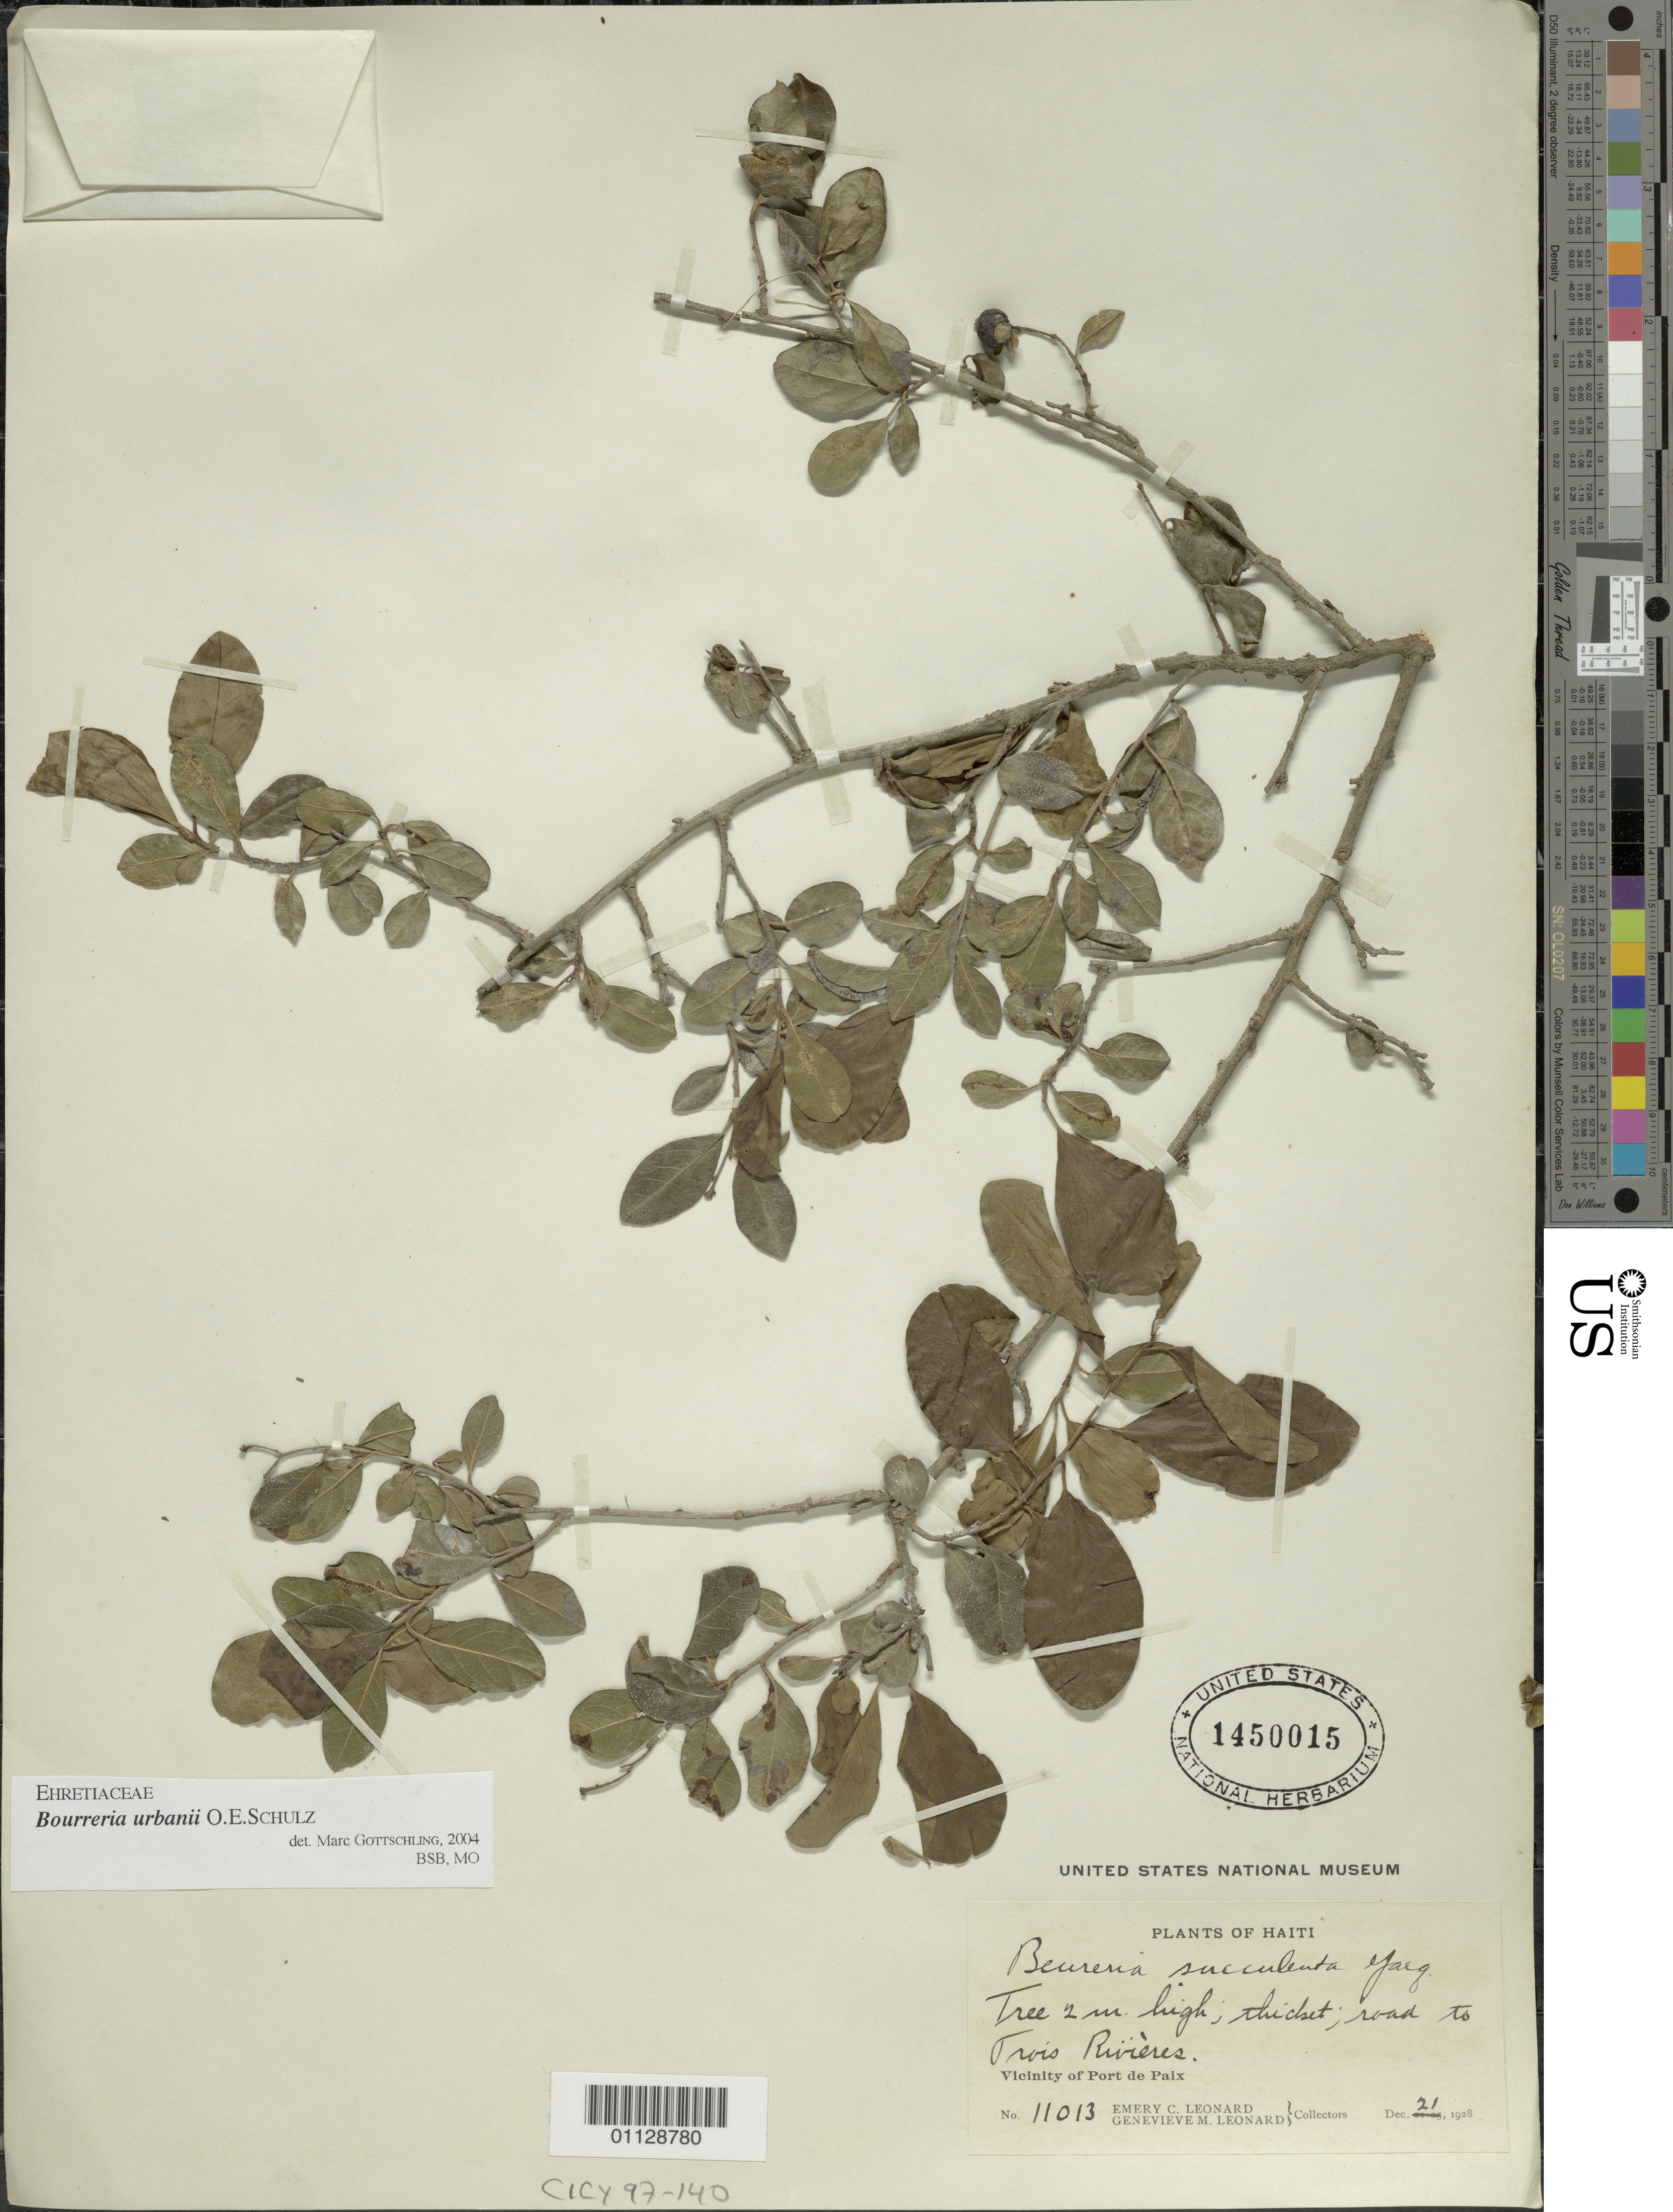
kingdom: Plantae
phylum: Tracheophyta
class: Magnoliopsida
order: Boraginales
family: Ehretiaceae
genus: Bourreria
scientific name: Bourreria urbanii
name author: O.E. Schulz in Urb.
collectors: E. C. Leonard & G. M. Leonard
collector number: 11013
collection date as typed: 21 Dec 1928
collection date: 1928-12-21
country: Haiti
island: Hispaniola I.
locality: Road to Trois Rivieres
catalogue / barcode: US 1450015